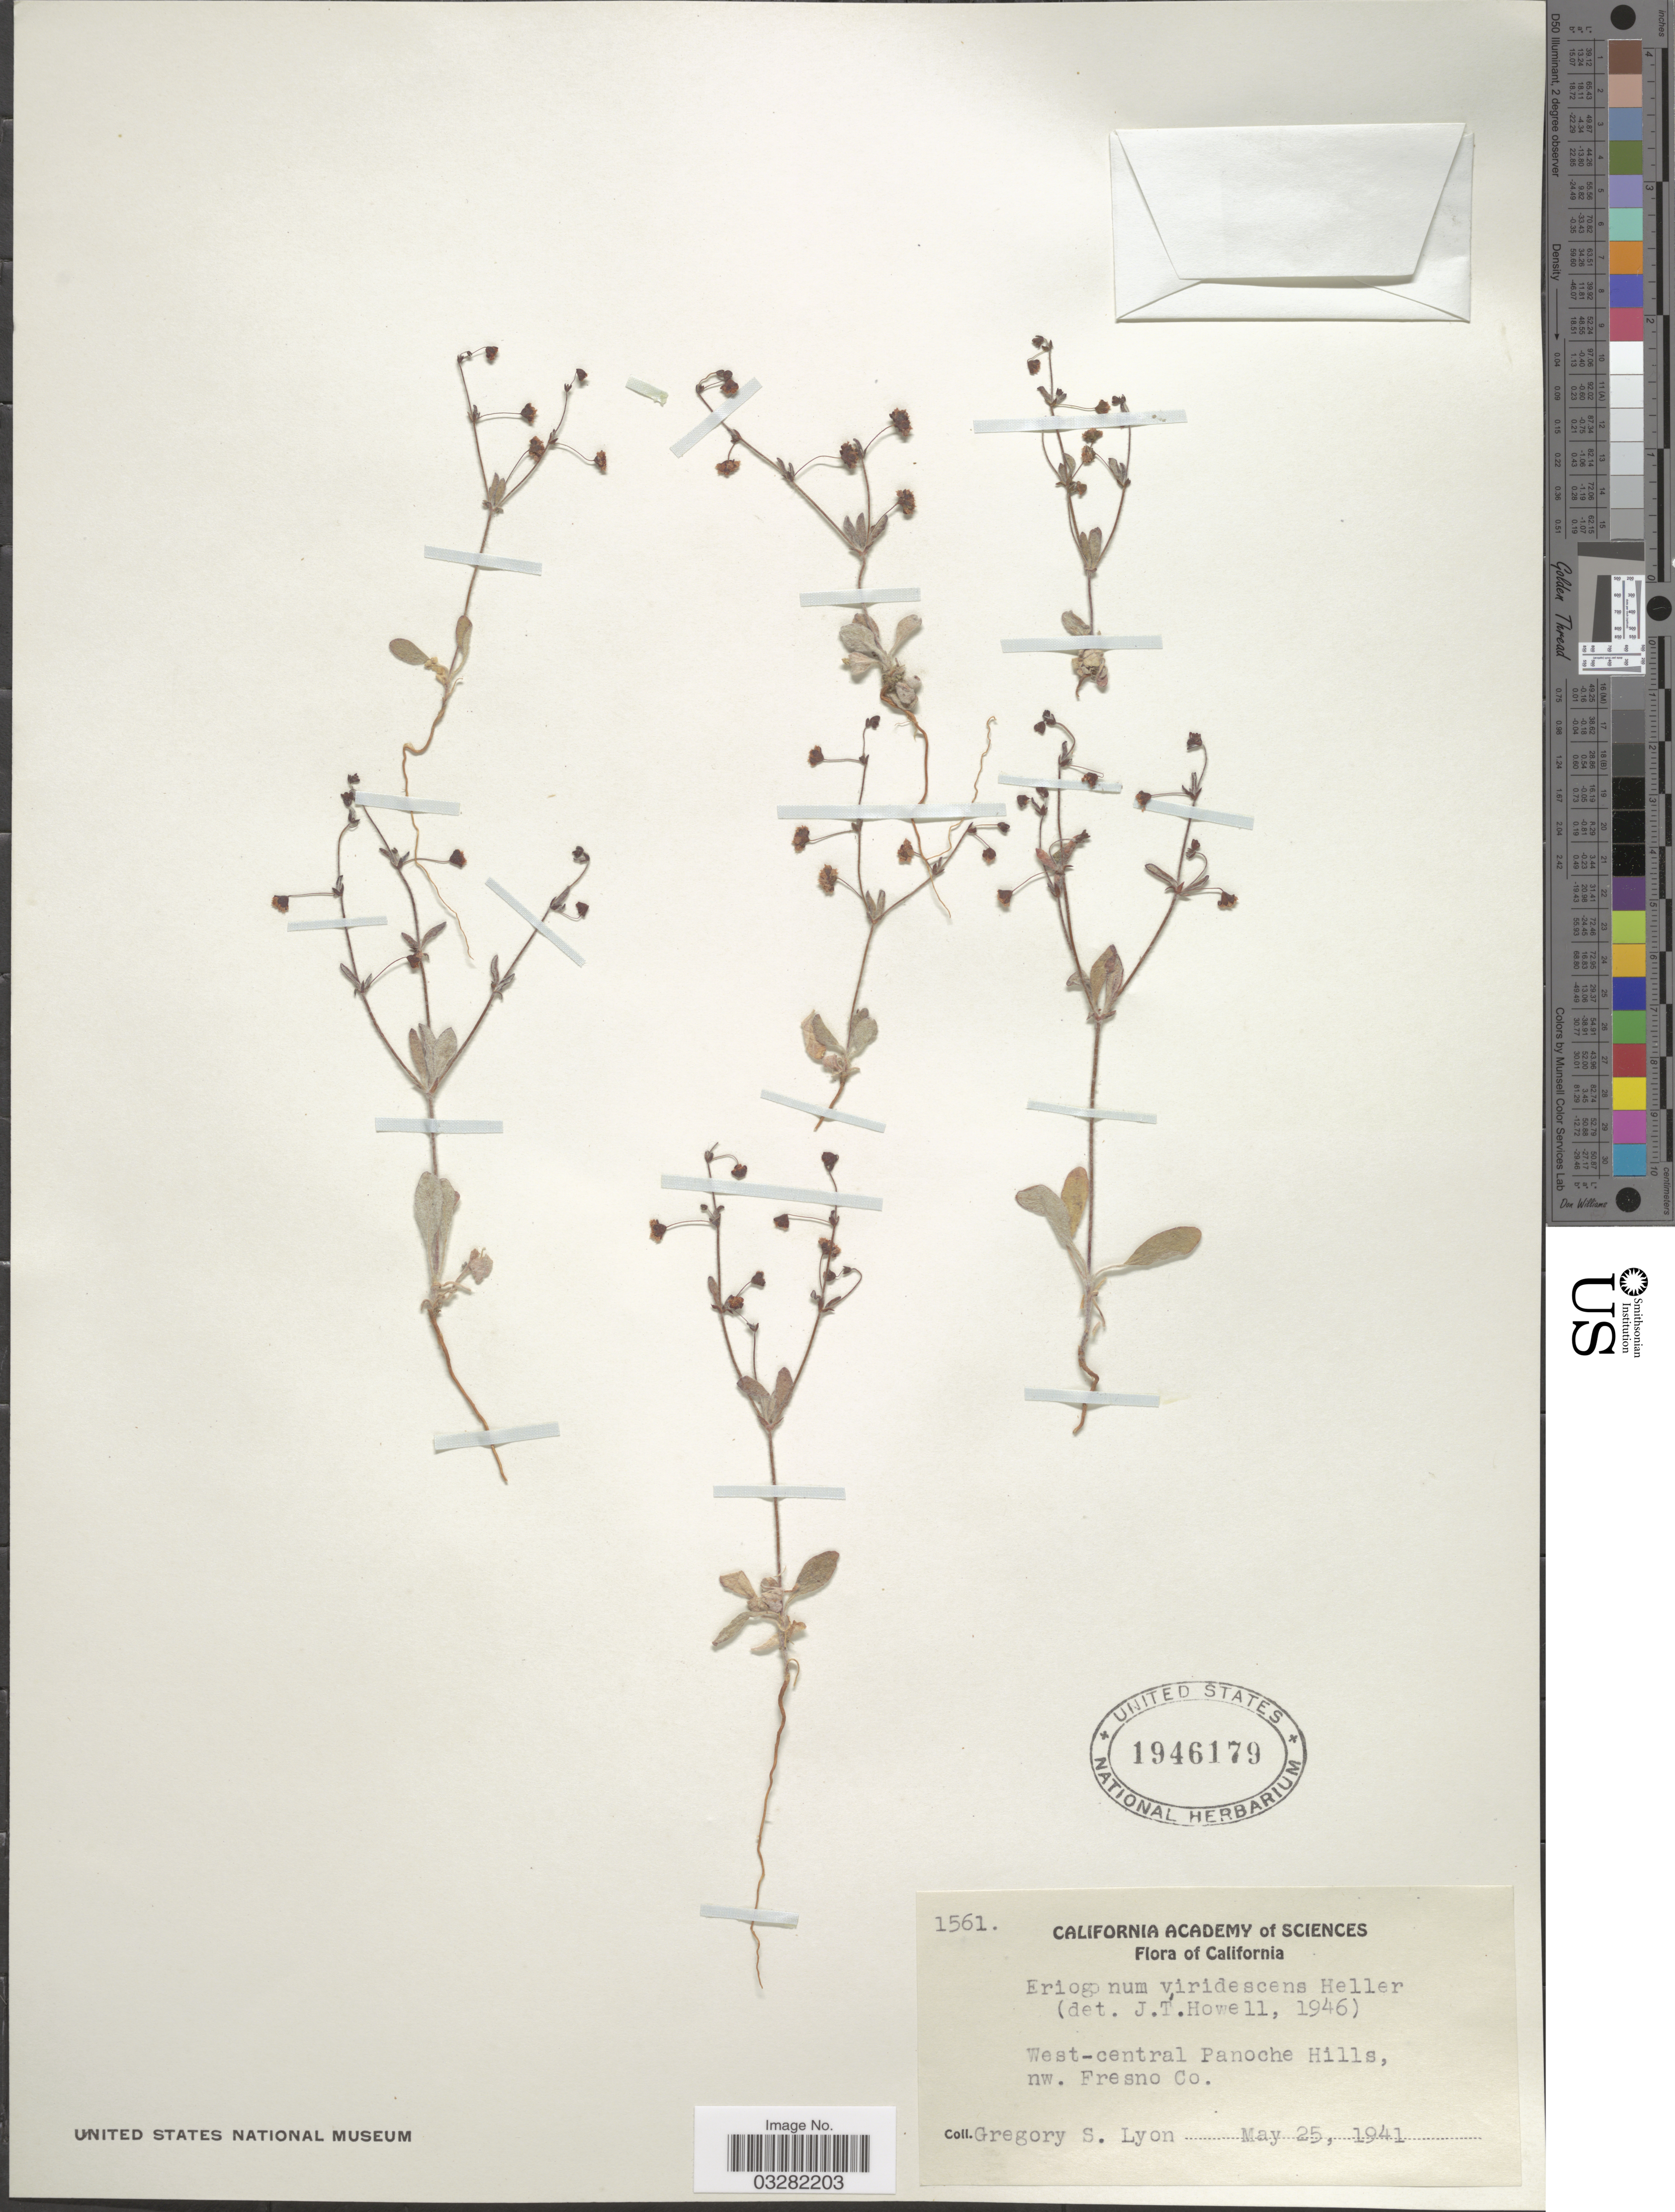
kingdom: Plantae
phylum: Tracheophyta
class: Magnoliopsida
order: Caryophyllales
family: Polygonaceae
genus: Eriogonum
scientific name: Eriogonum viridescens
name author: A. Heller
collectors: G. Lyon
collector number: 1561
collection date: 1941-05-25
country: United States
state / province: California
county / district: Fresno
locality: West-central Panoche Hills, nw. Fresno Co.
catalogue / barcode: US 1946179